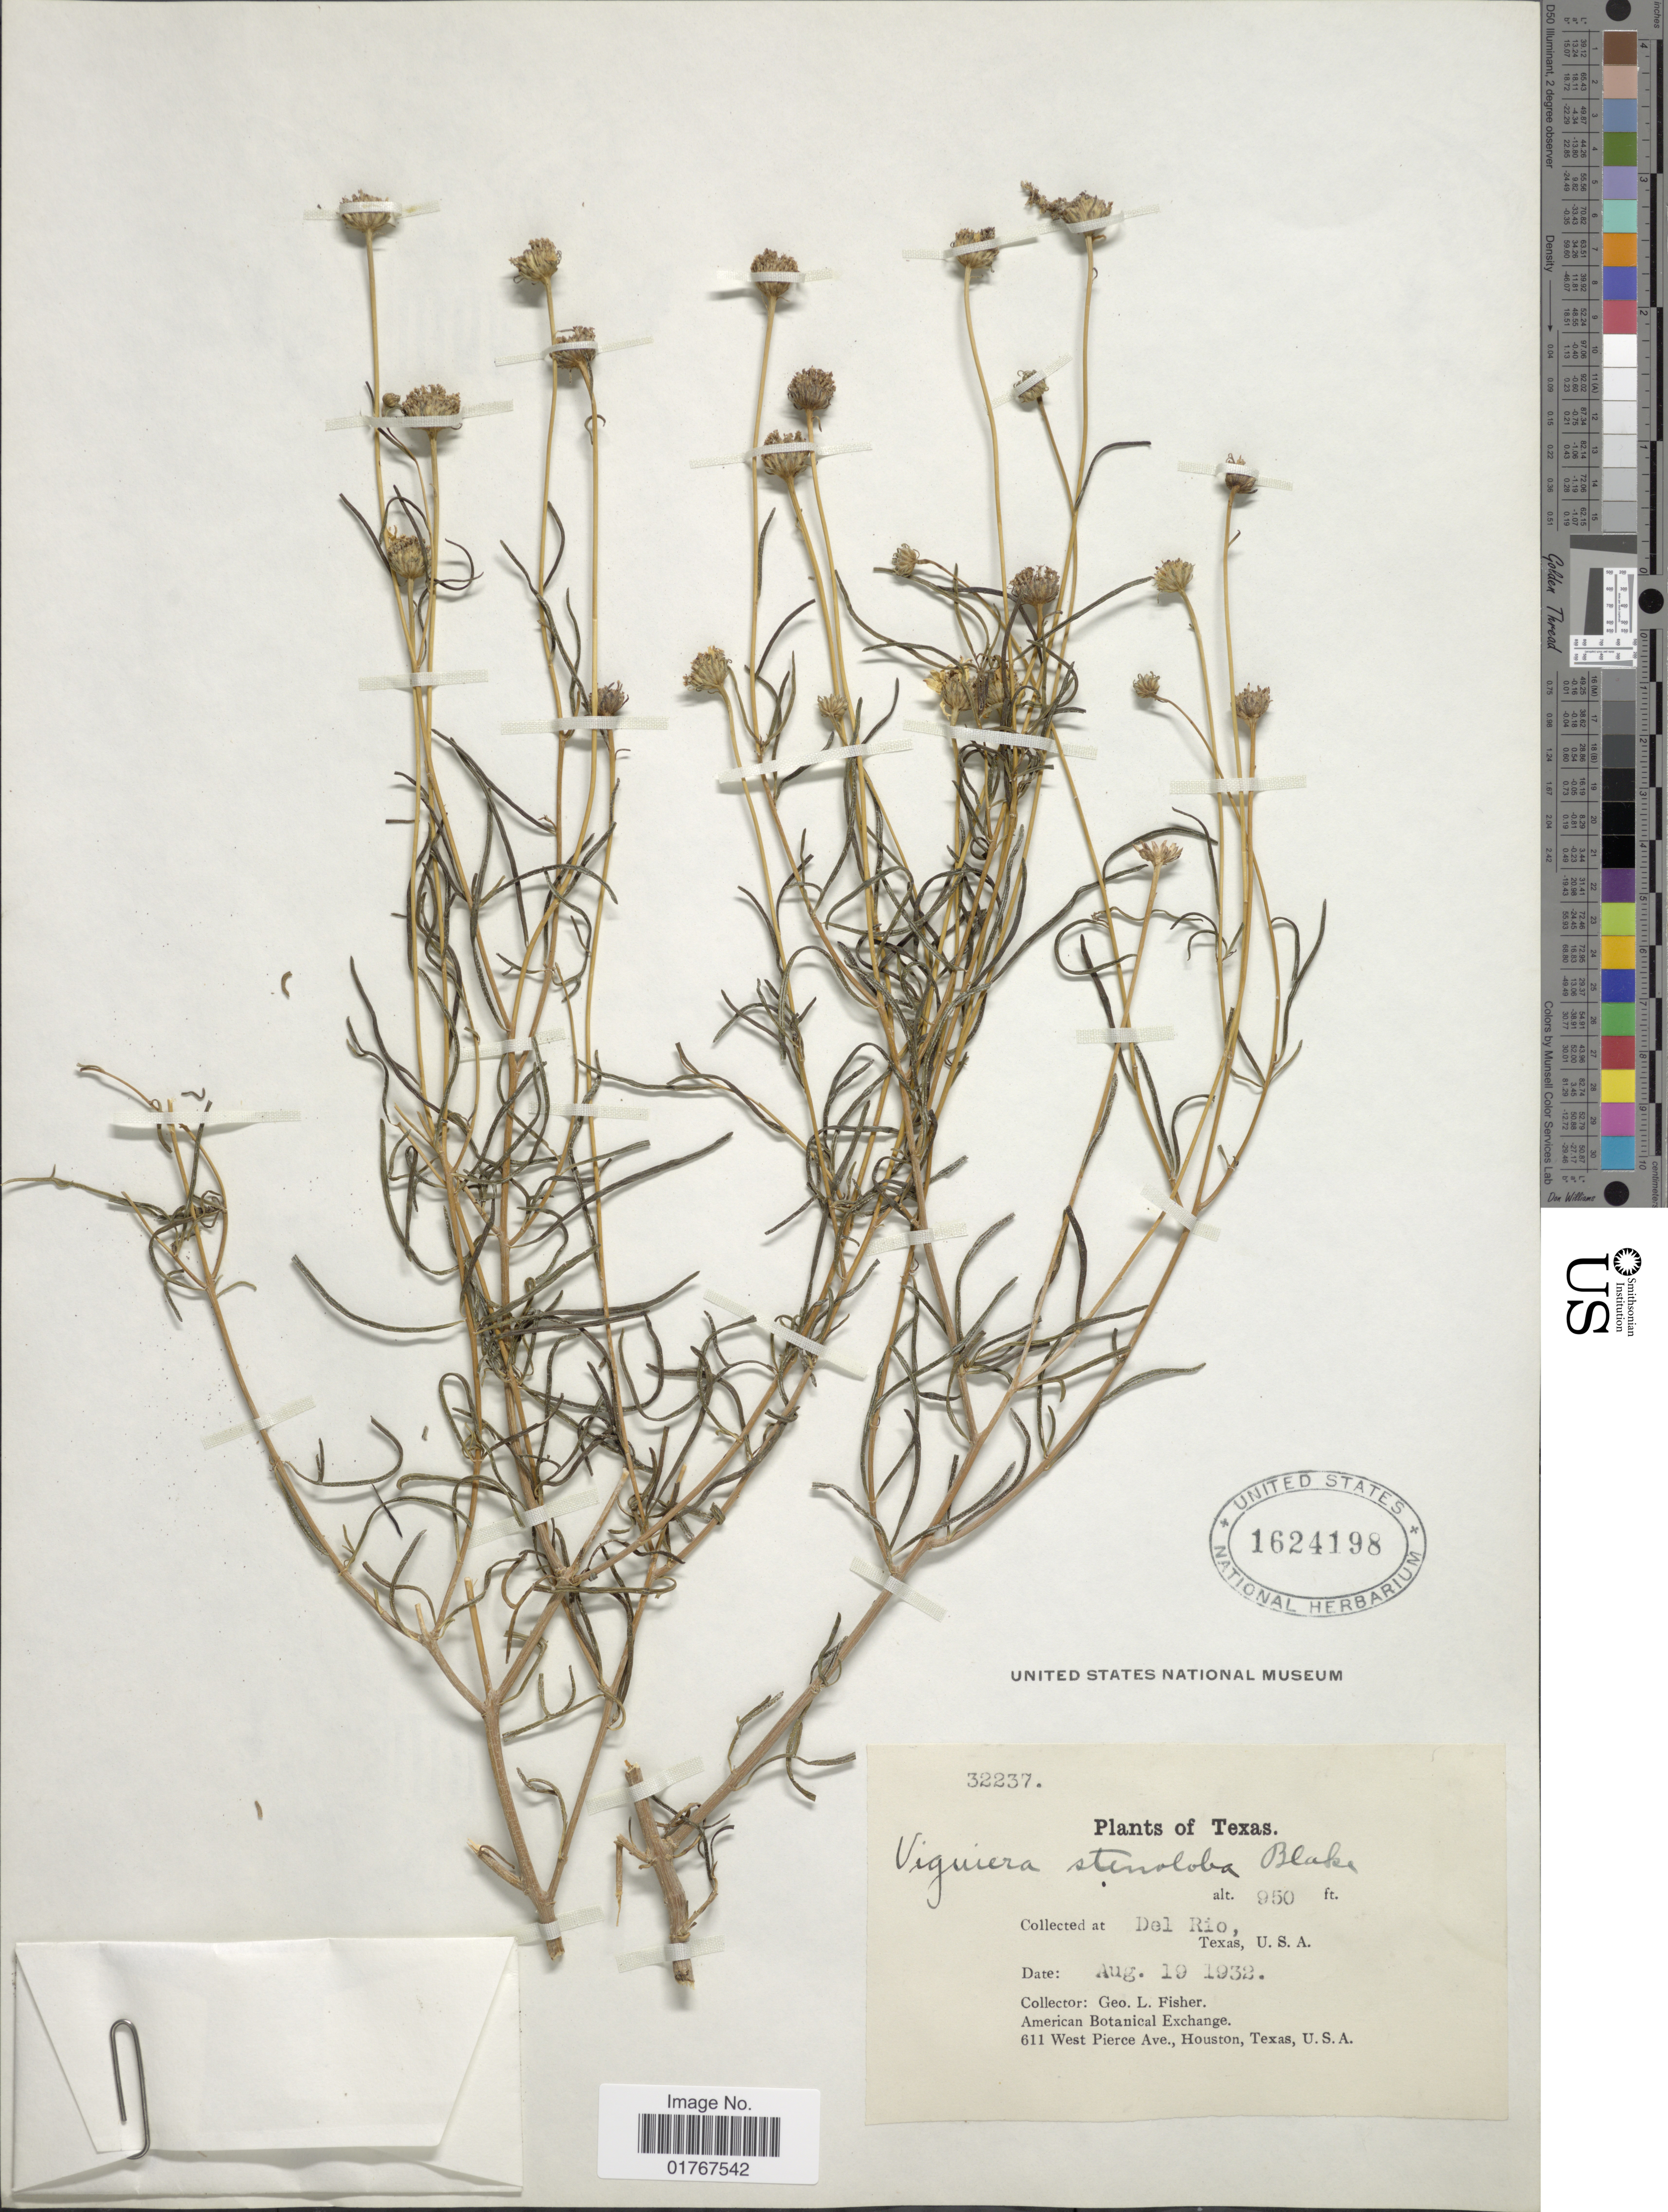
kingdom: Plantae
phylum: Tracheophyta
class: Magnoliopsida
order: Asterales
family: Asteraceae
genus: Viguiera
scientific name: Viguiera stenoloba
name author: S.F. Blake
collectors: G. L. Fisher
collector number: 32237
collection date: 1932-08-19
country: United States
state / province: Texas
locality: Del Rio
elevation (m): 290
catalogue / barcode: US 1624198